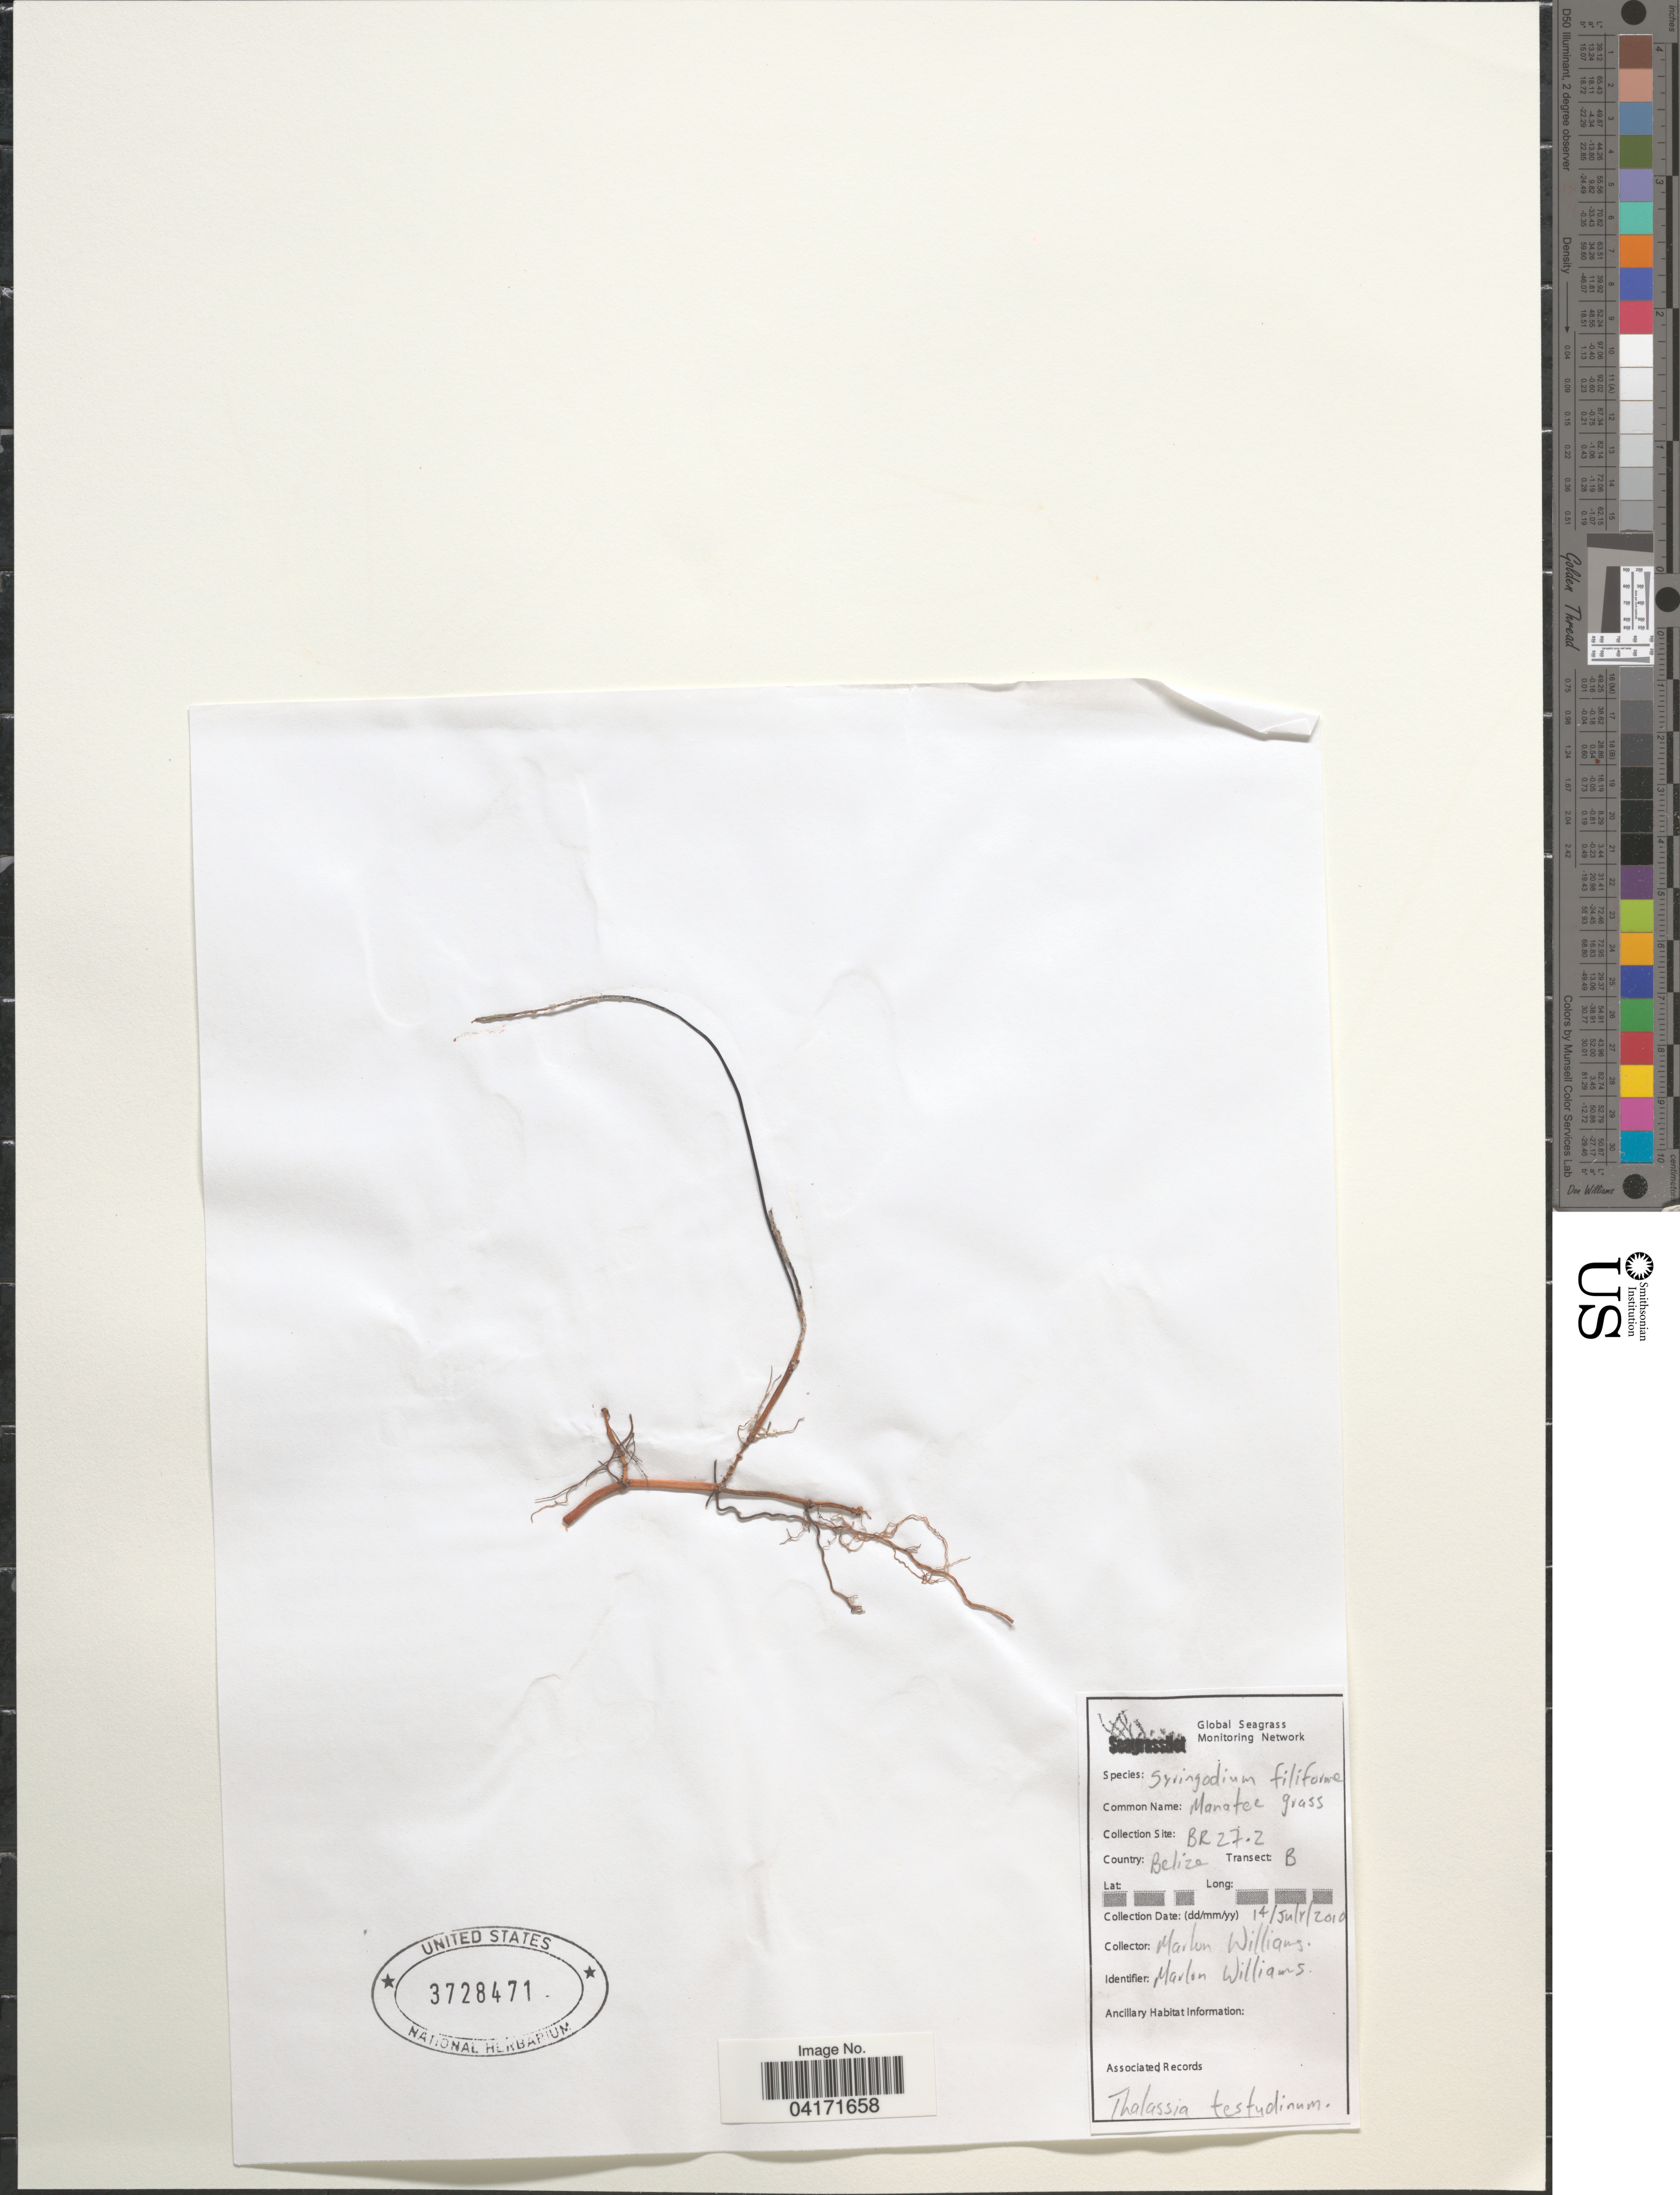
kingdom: Plantae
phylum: Tracheophyta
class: Liliopsida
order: Alismatales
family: Cymodoceaceae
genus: Syringodium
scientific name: Syringodium filiforme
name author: Kütz.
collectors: Mr. Williams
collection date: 2010-07-14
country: Belize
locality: BR27.2. Transect: B.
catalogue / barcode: US 3728471